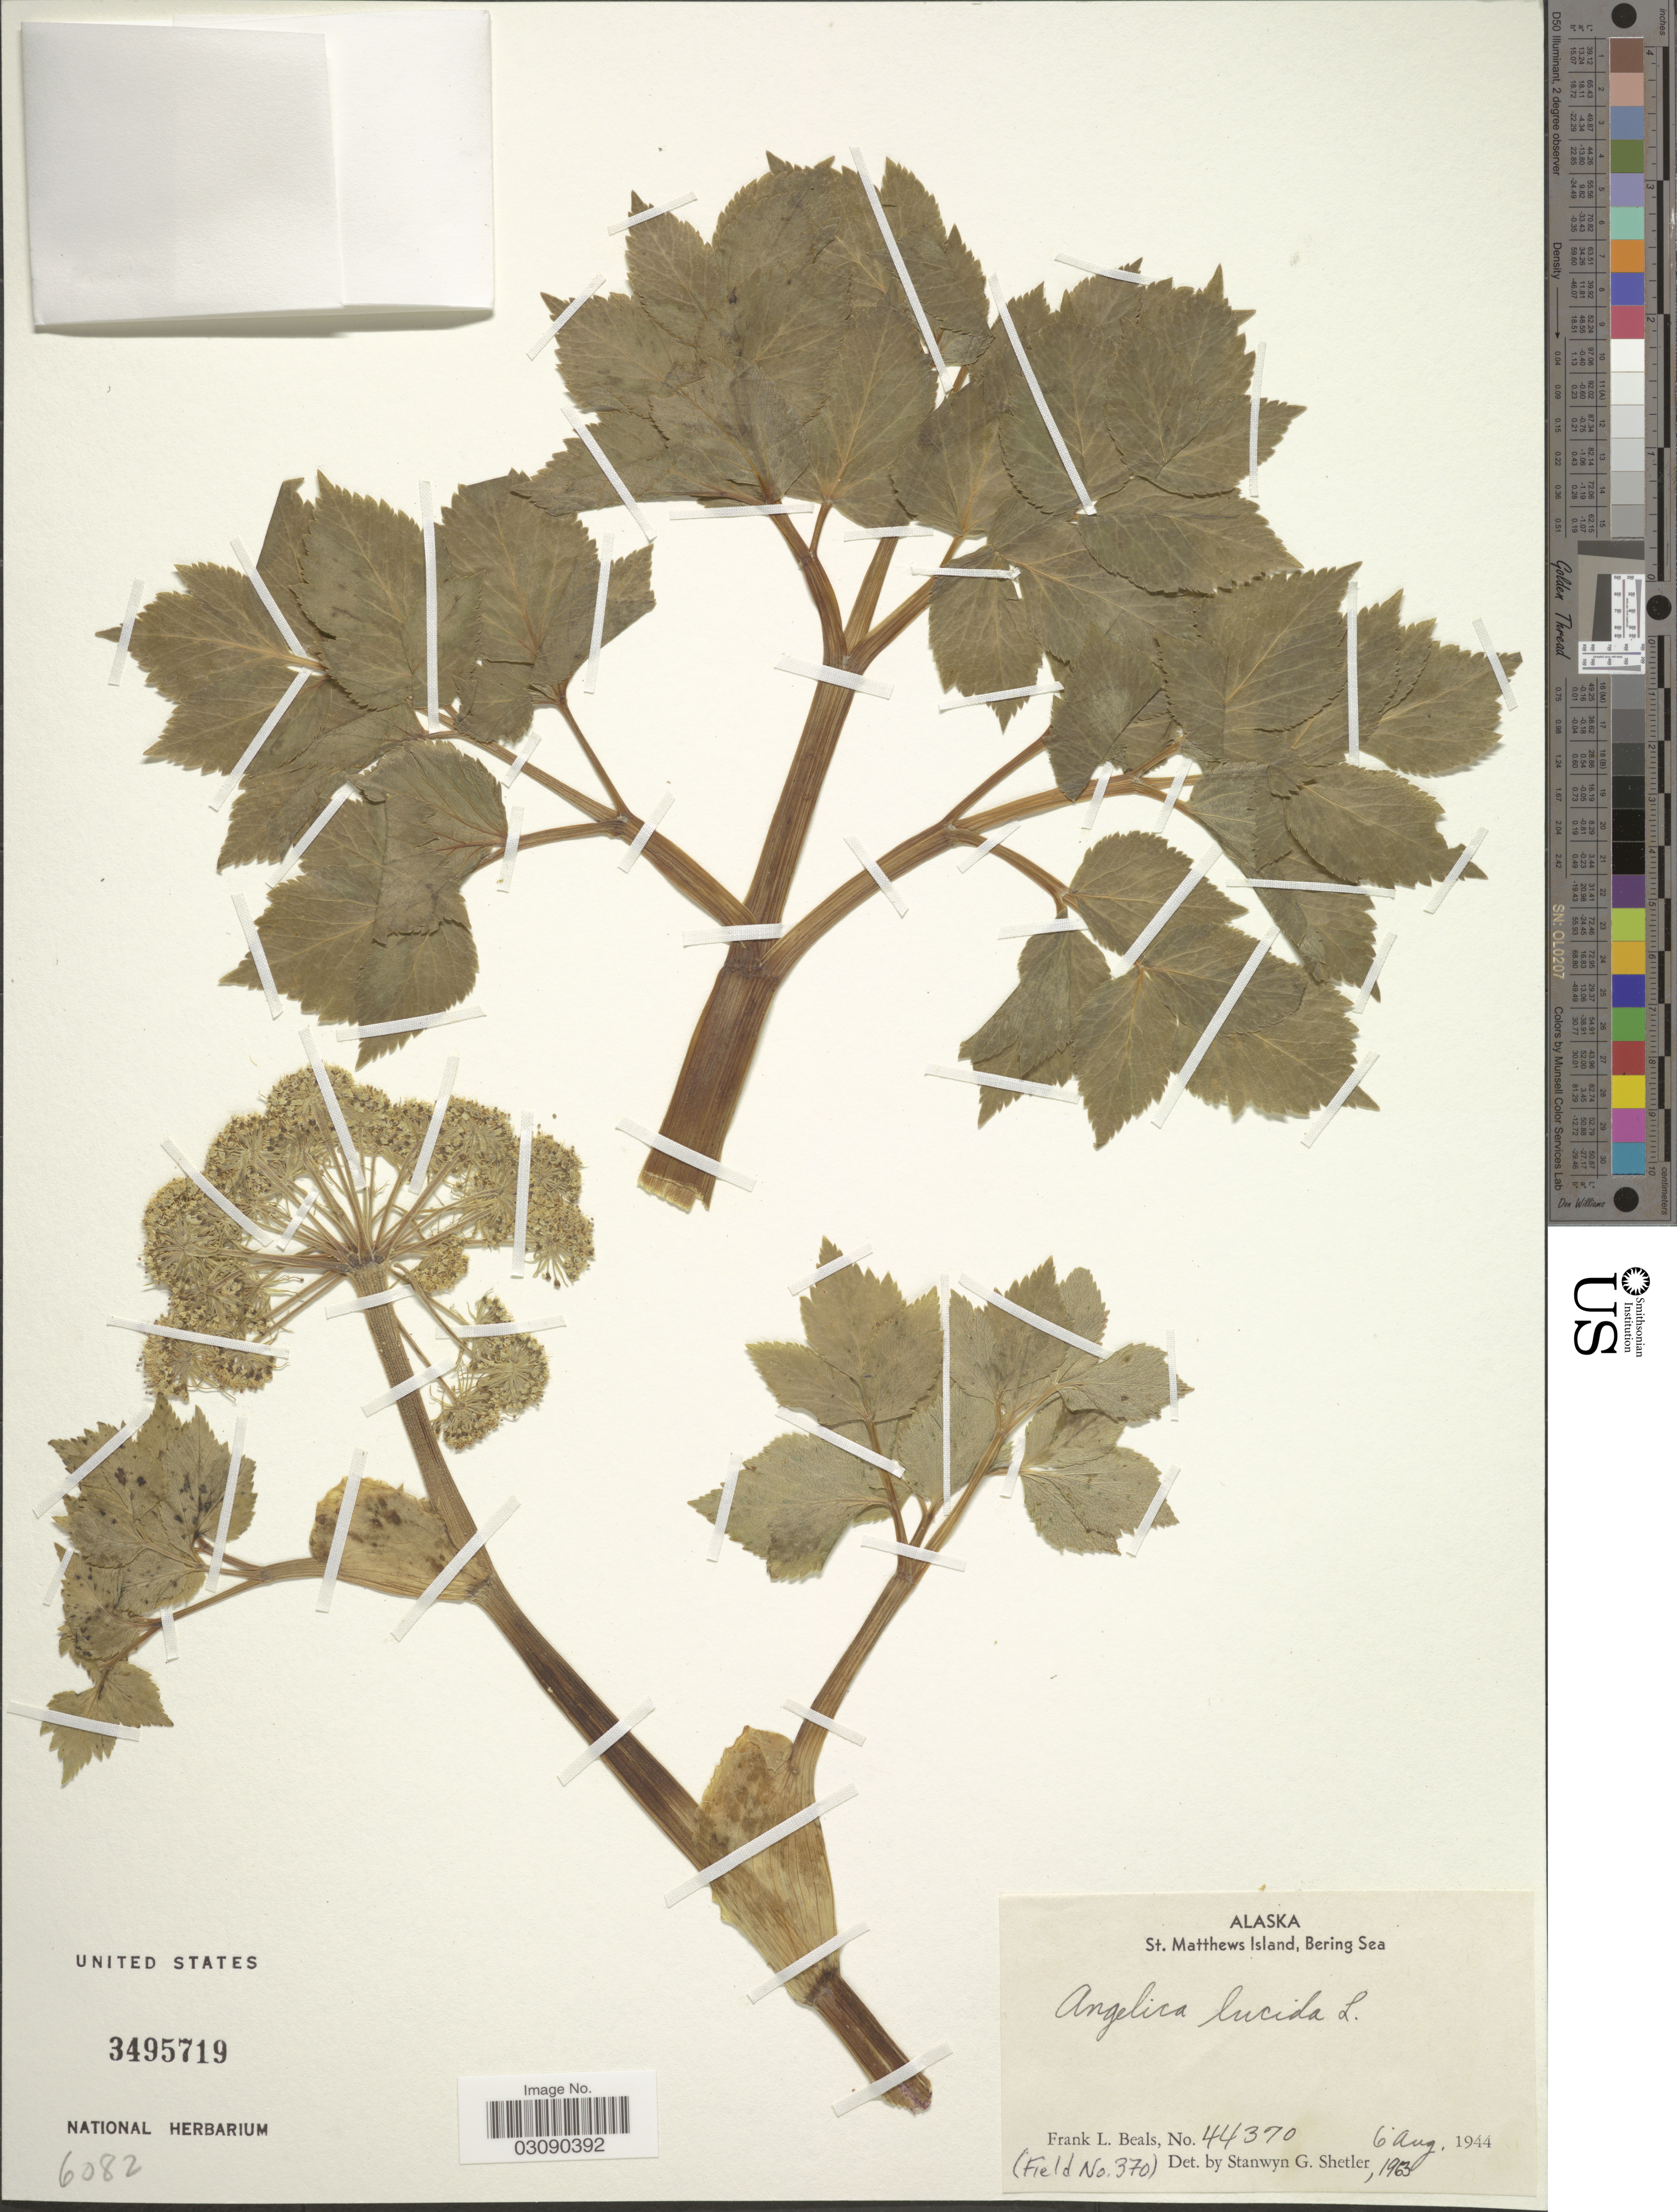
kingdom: Plantae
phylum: Tracheophyta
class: Magnoliopsida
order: Apiales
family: Apiaceae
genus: Angelica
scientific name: Angelica lucida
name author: L.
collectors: F. Beals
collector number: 44370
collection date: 1944-08-06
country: United States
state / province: Alaska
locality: St. Matthews Island, Bering Sea.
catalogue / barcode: US 3495719